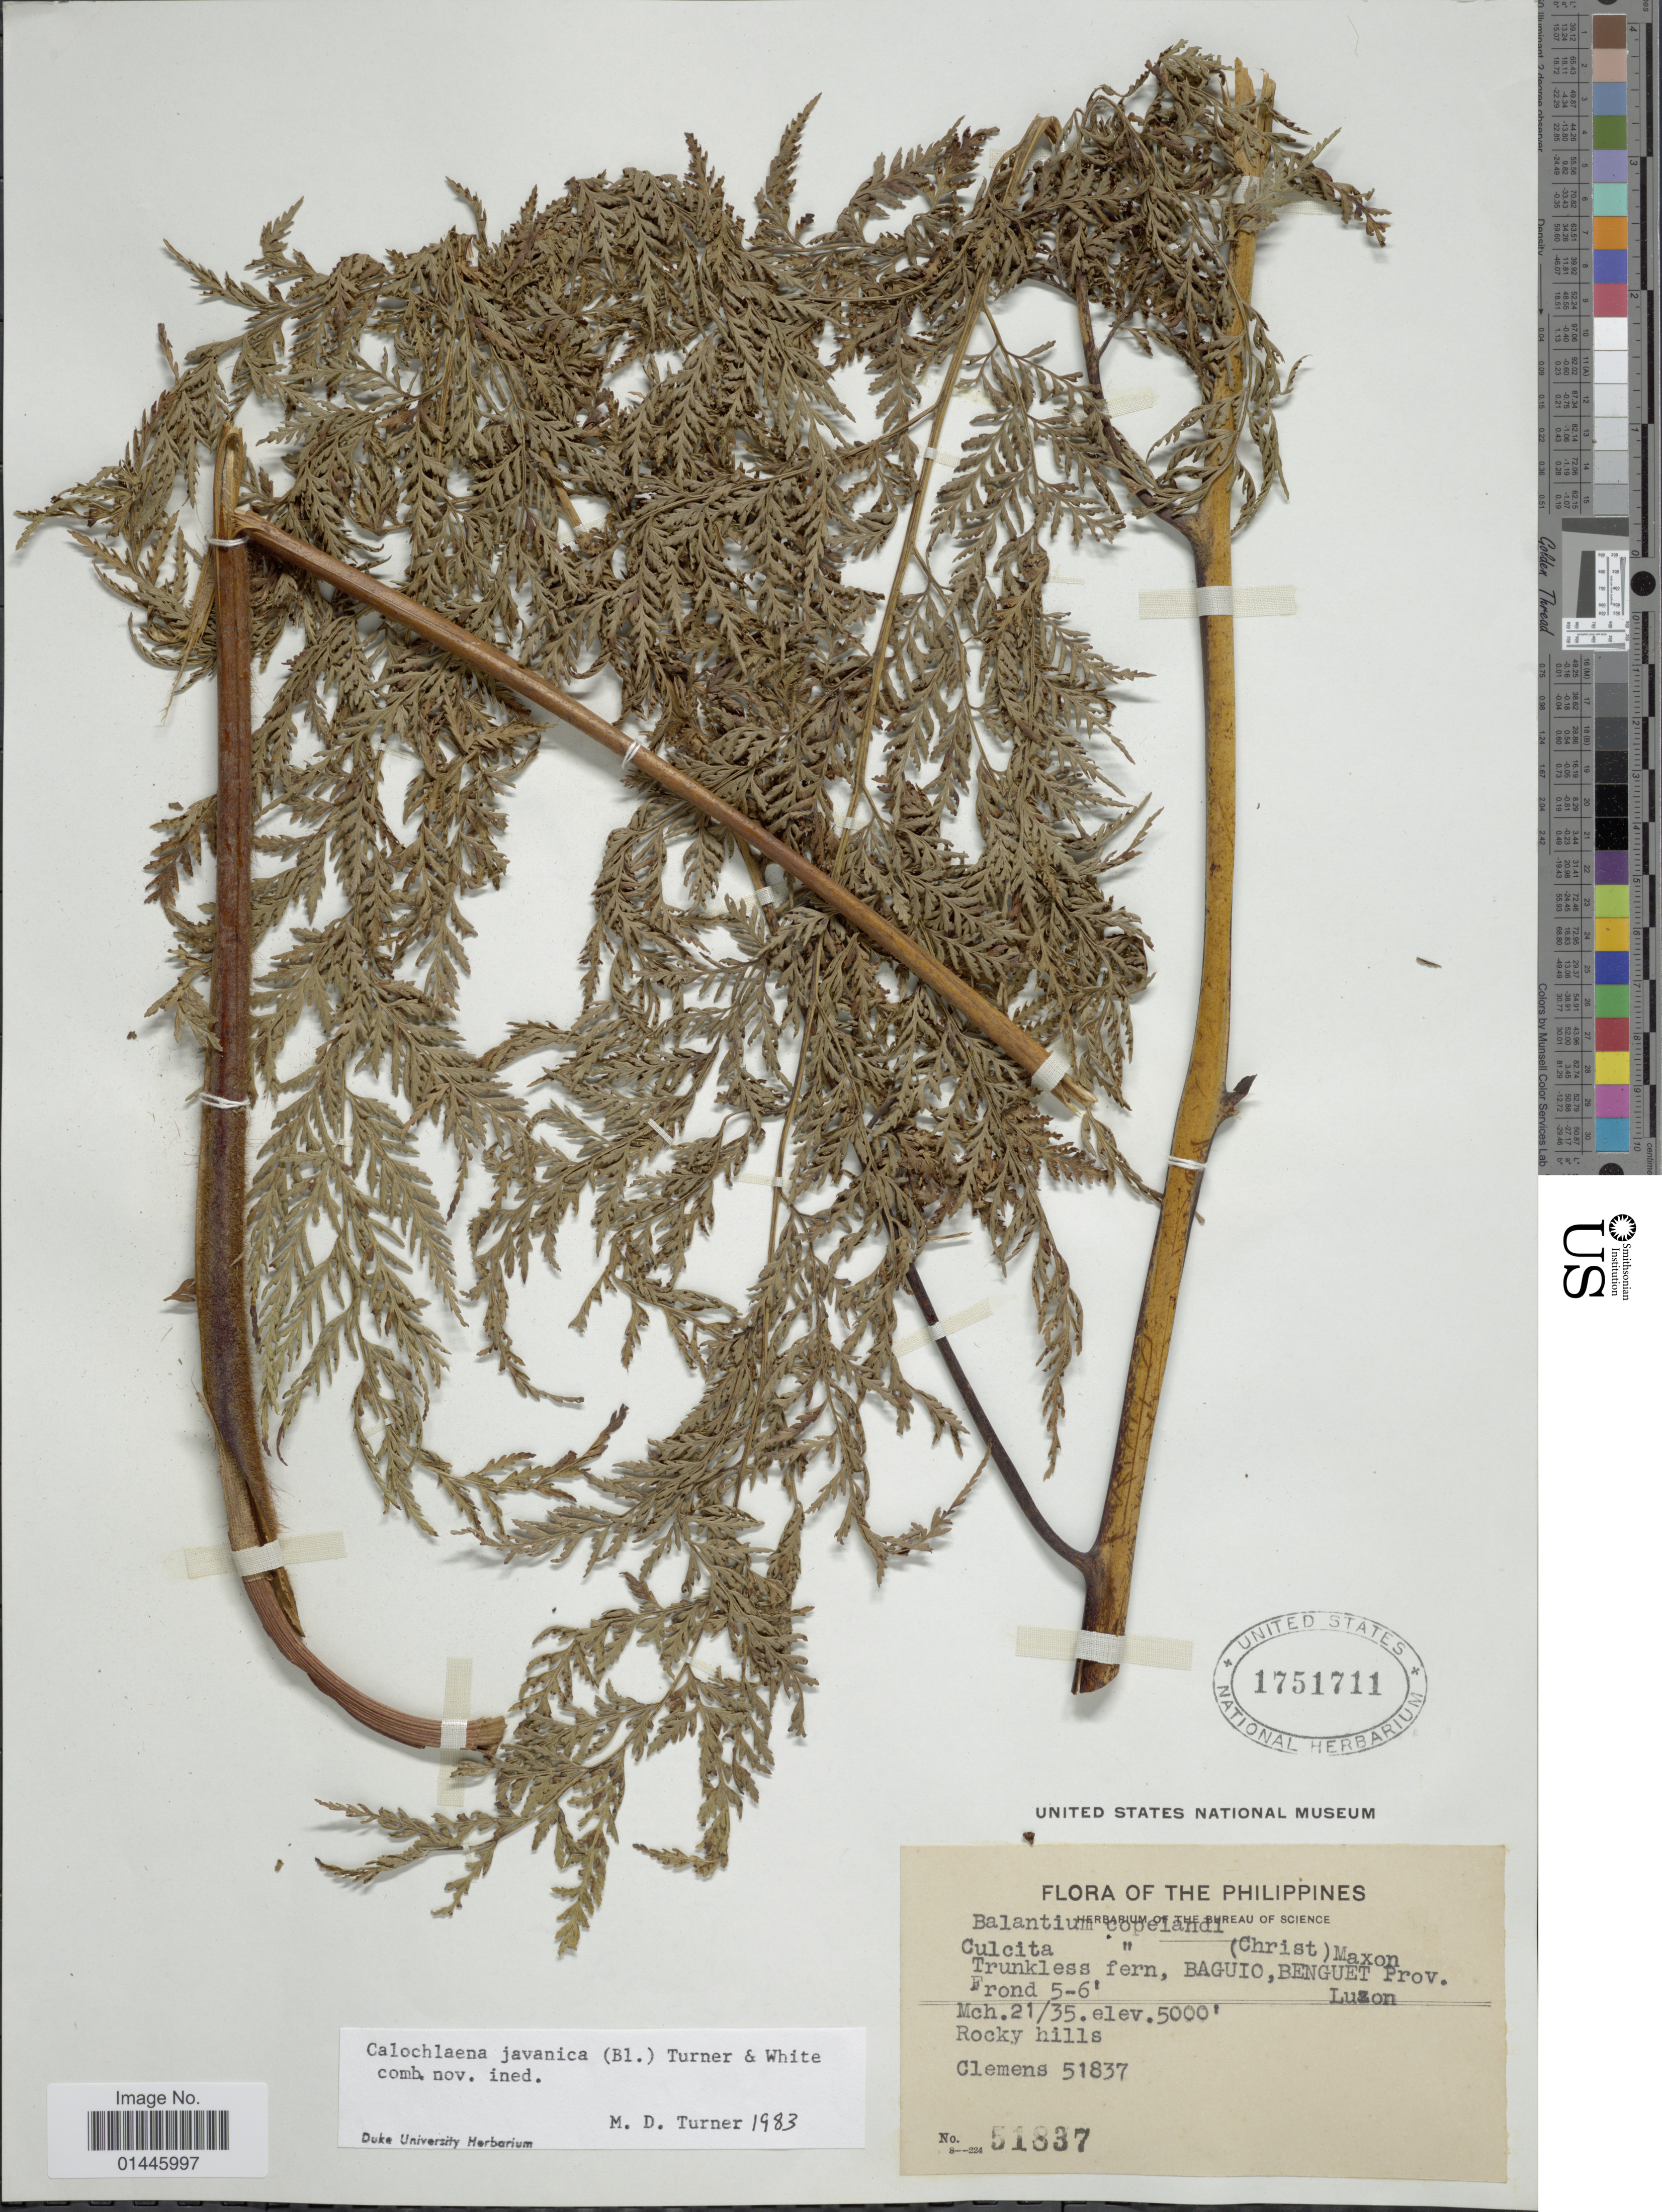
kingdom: Plantae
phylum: Tracheophyta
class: Polypodiopsida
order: Cyatheales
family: Dicksoniaceae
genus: Calochlaena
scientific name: Calochlaena javanica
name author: (Blume) M.D. Turner & R.A. White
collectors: -. Clemens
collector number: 51837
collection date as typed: Transcribed d/m/y: 21/3/35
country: Philippines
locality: Baguio, Benguet Prov., Luzon, rocky hills.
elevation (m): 1524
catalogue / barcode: US 1751711